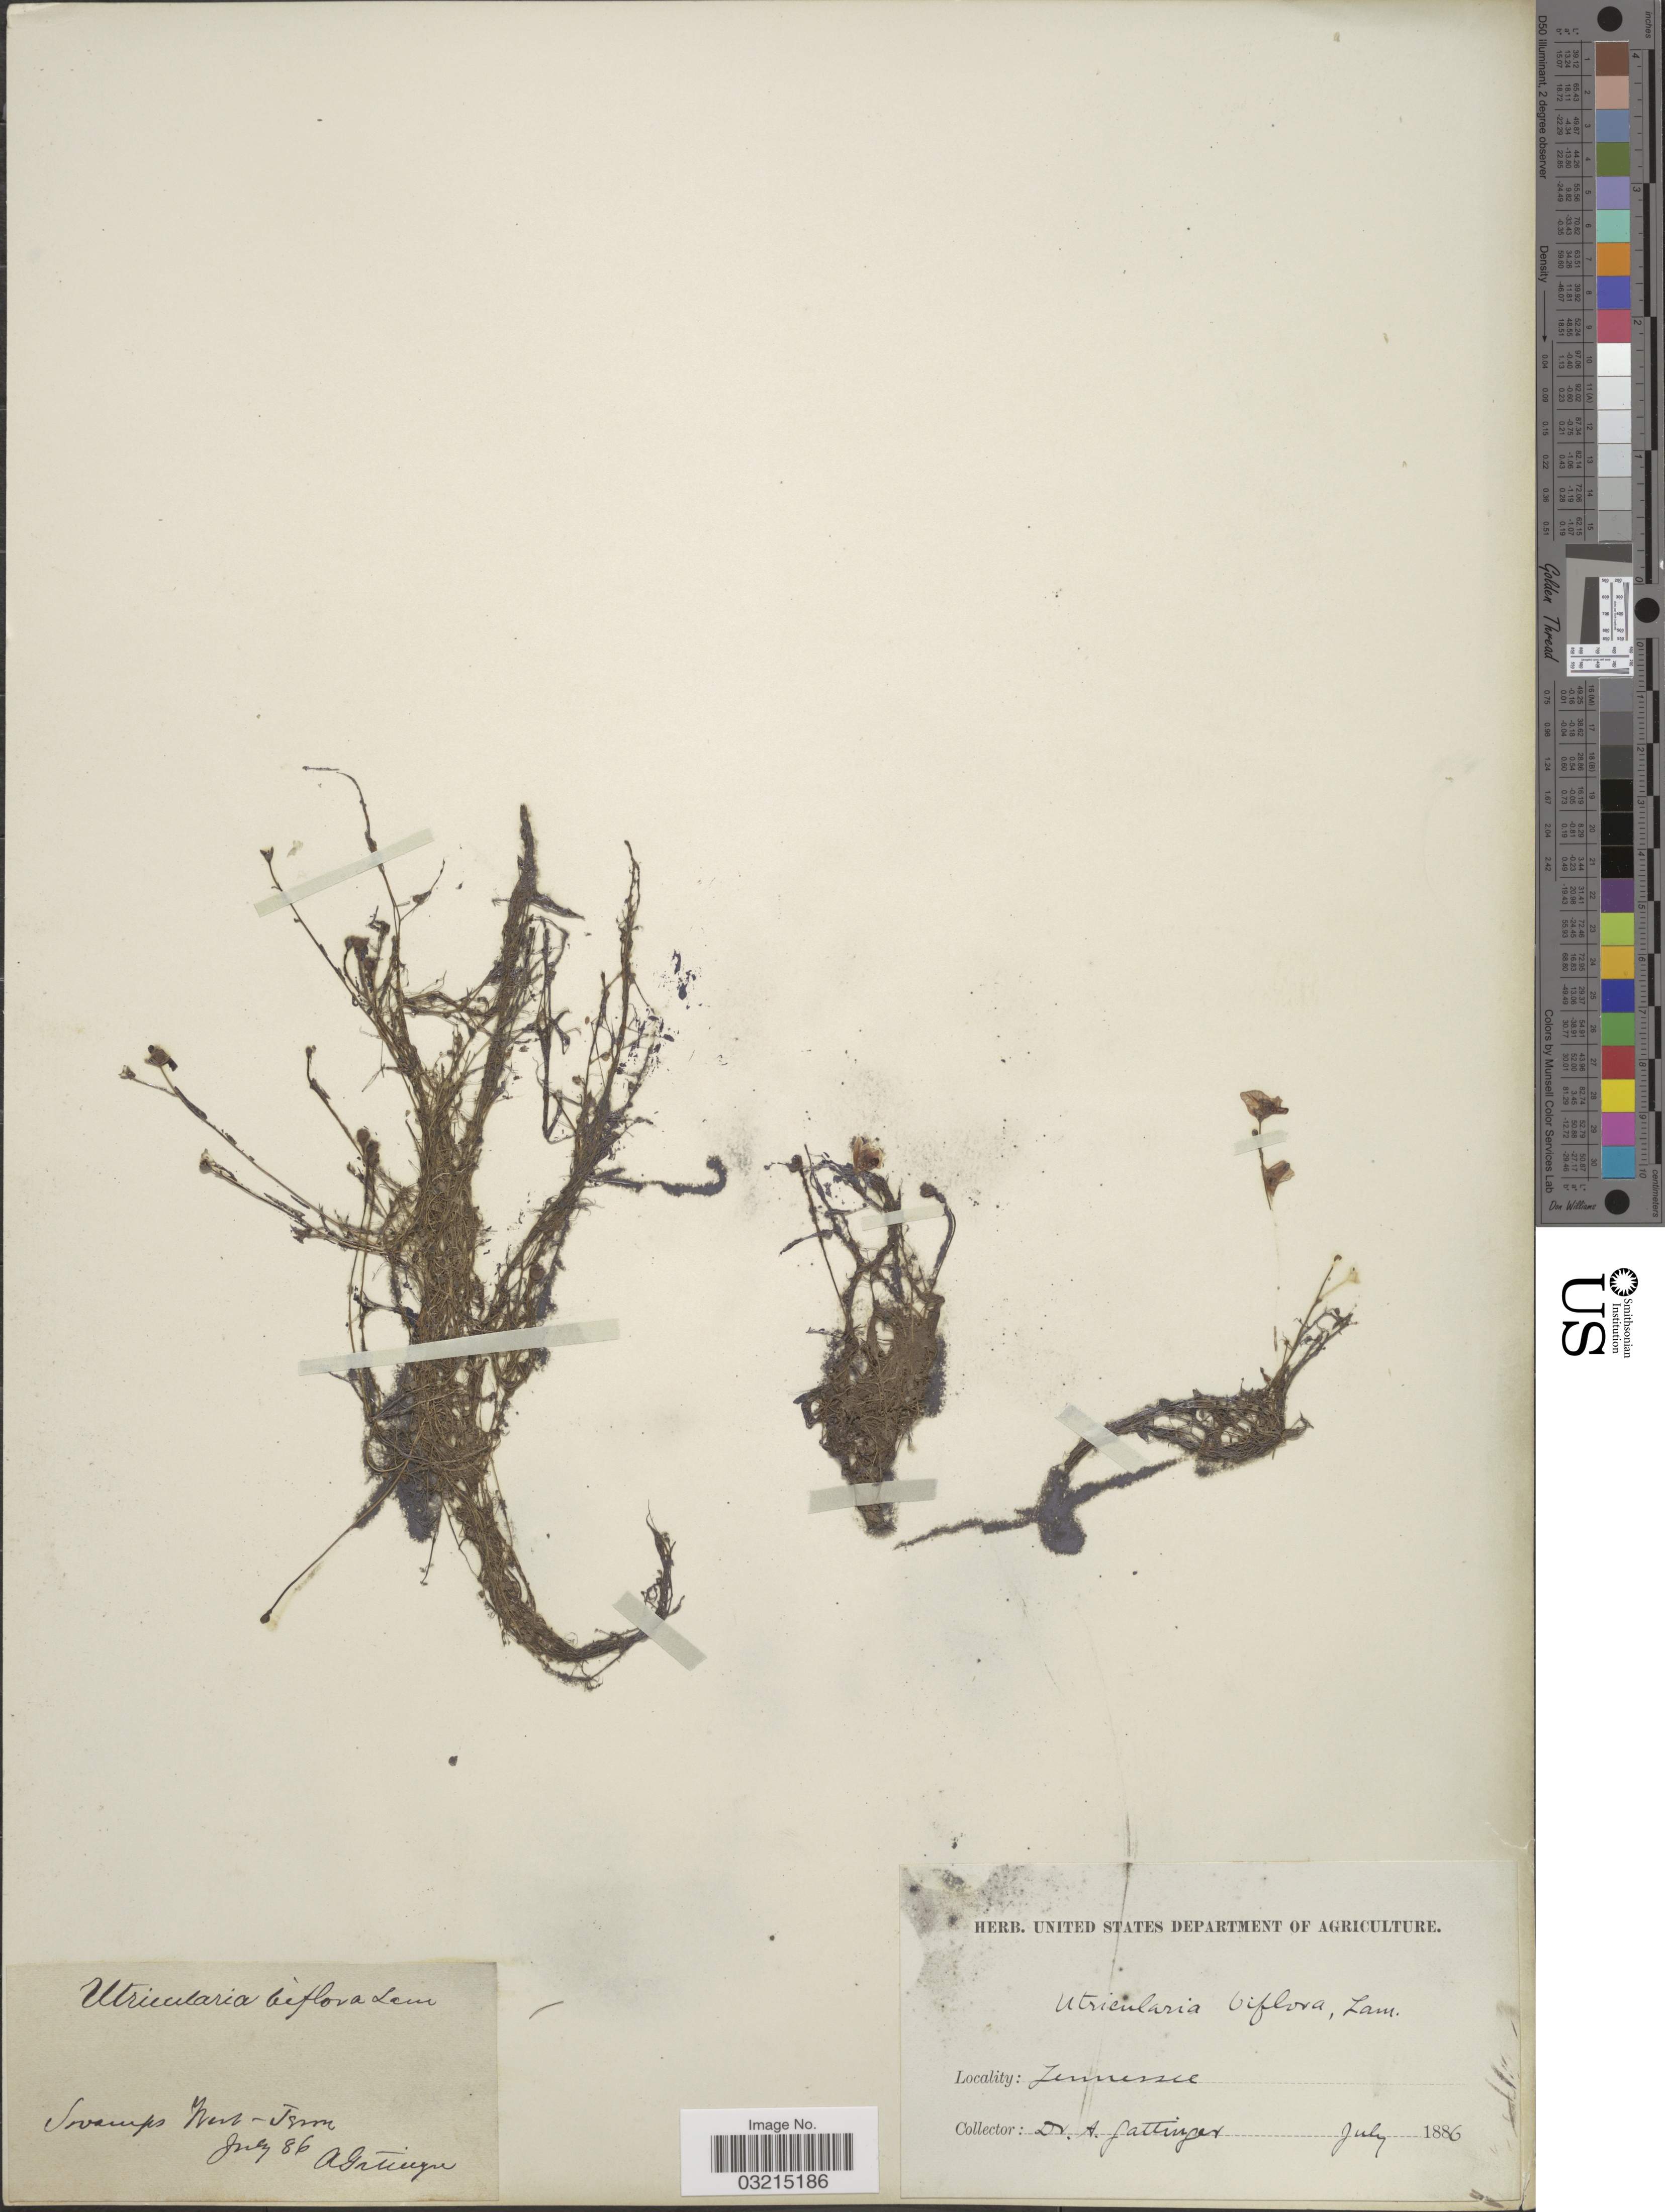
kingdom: Plantae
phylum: Tracheophyta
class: Magnoliopsida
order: Lamiales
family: Lentibulariaceae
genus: Utricularia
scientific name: Utricularia gibba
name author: L.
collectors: A. Gattinger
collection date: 1886-07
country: United States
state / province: Tennessee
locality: Swamps West Tenn.